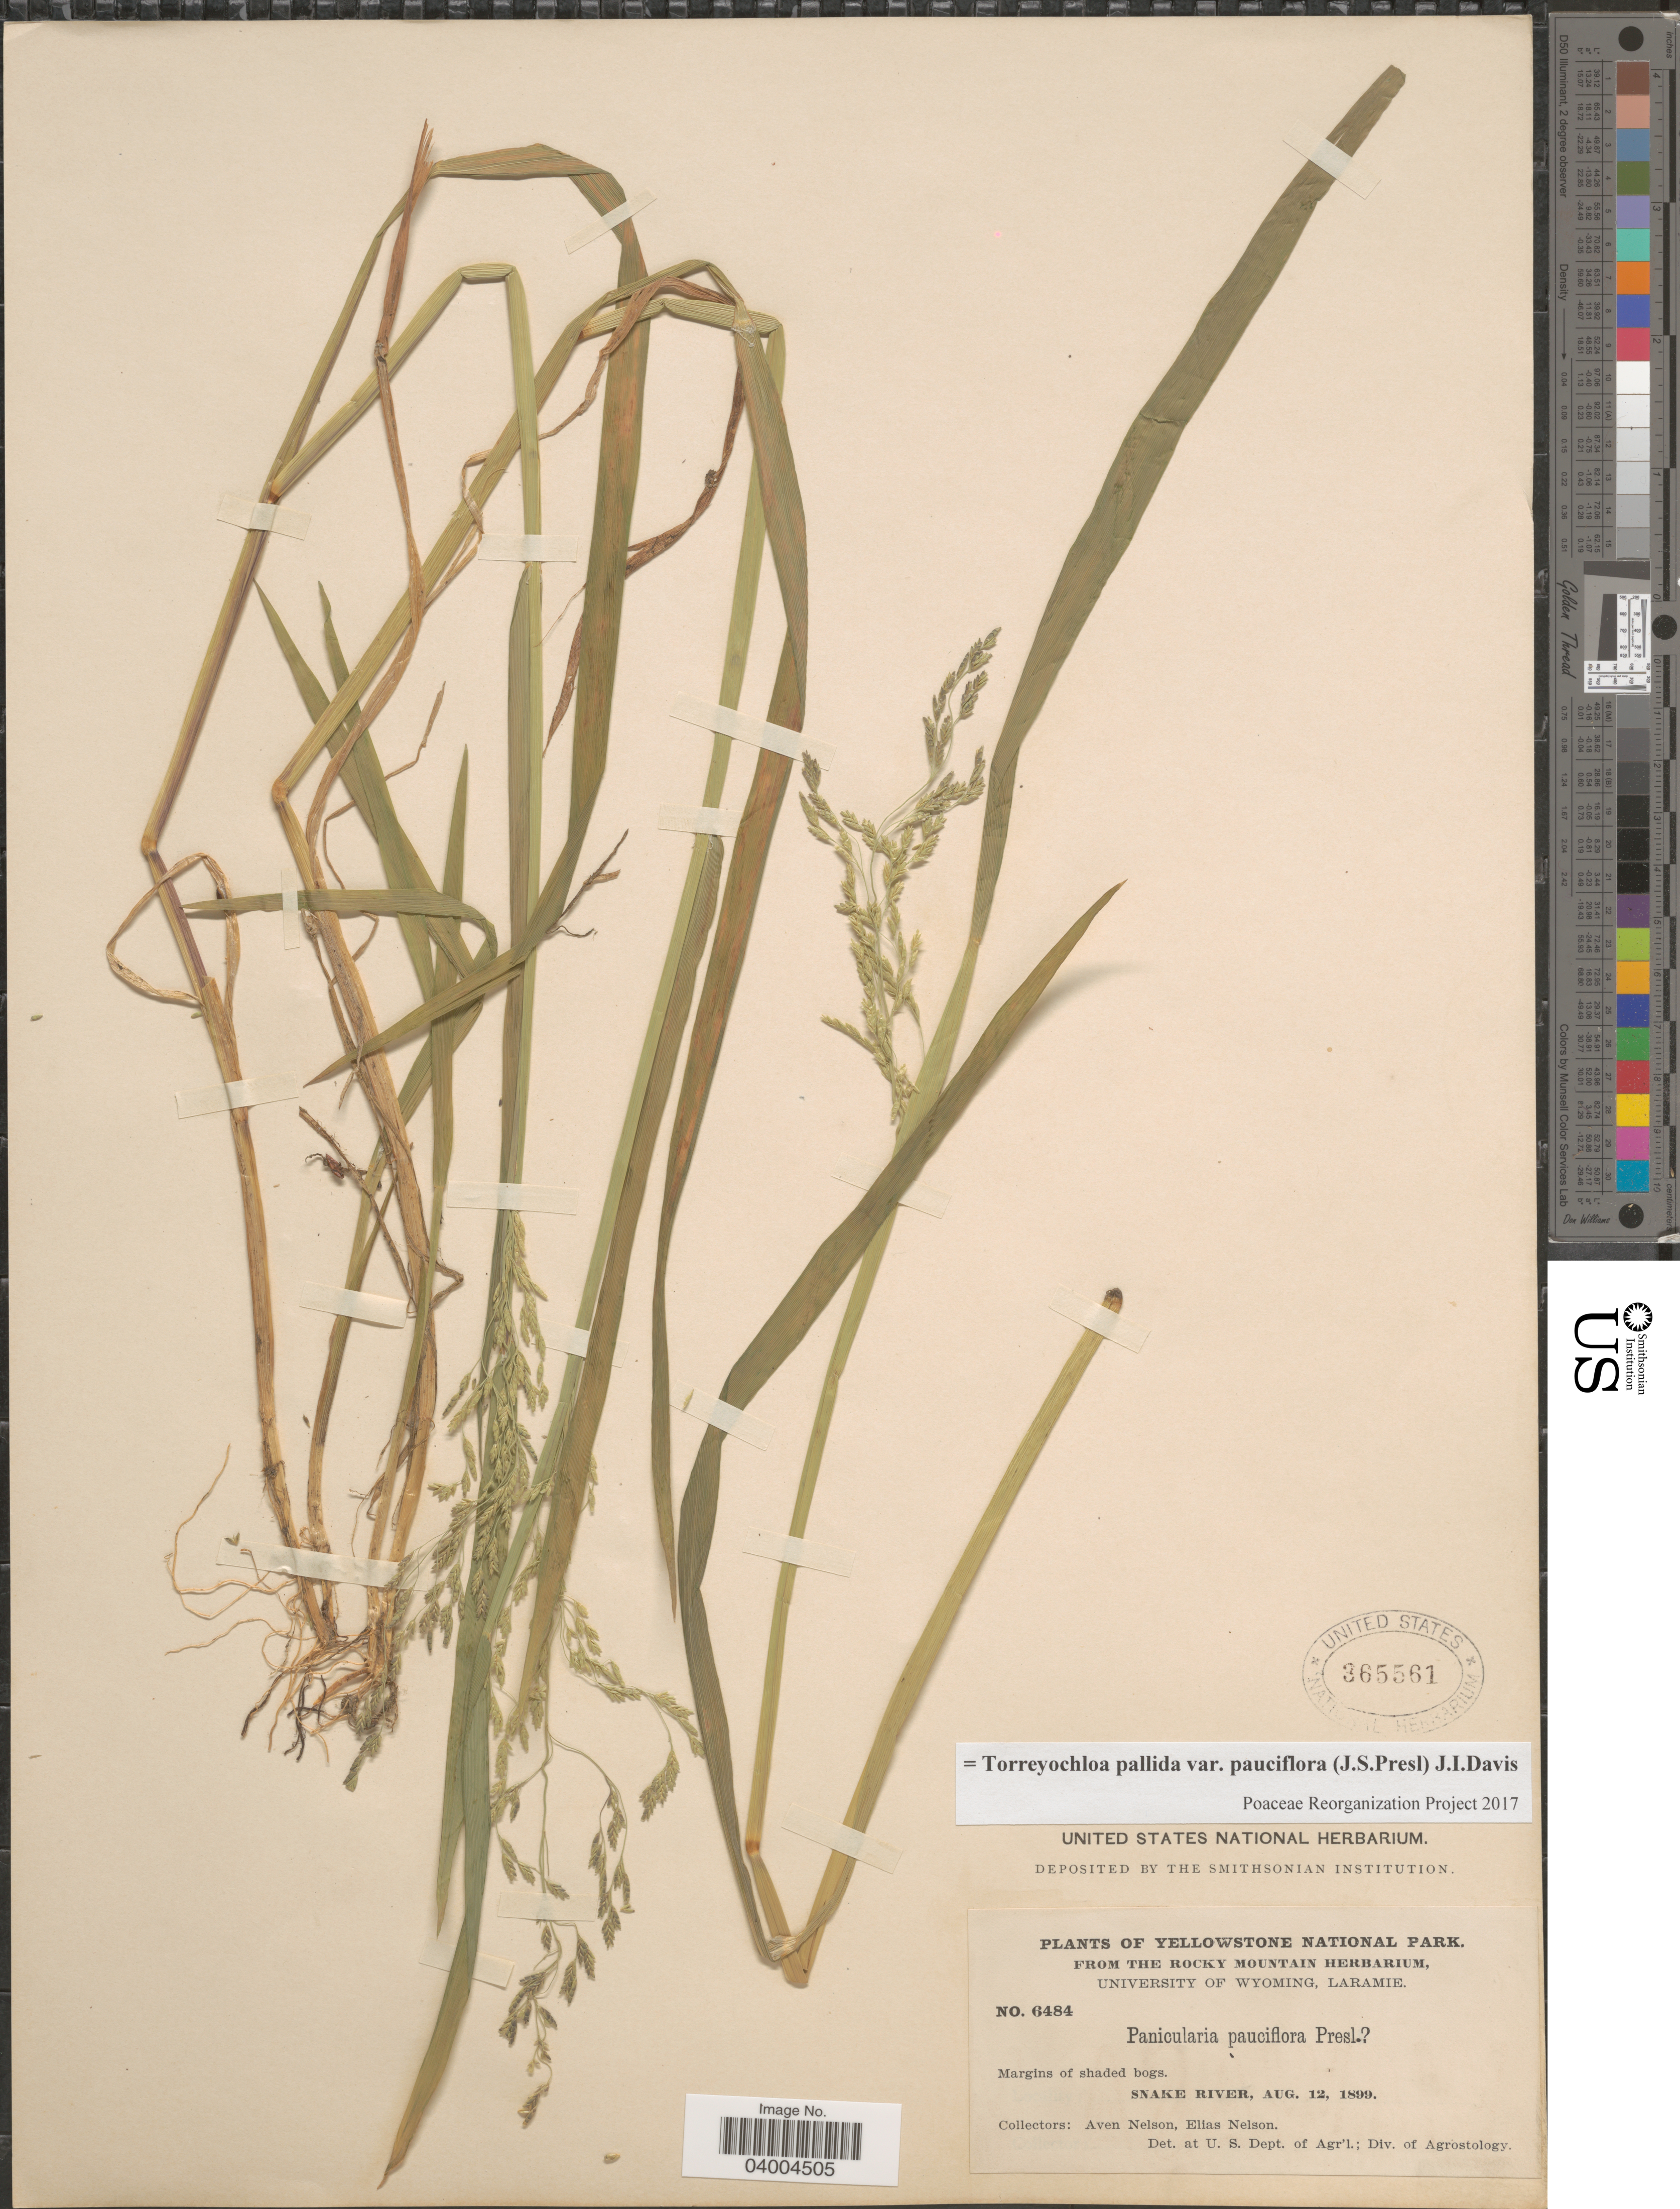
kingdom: Plantae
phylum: Tracheophyta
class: Liliopsida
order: Poales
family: Poaceae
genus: Torreyochloa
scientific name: Torreyochloa pallida var. pauciflora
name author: (J. Presl) J.I. Davis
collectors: A. Nelson & E. Nelson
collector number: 6484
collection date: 1899-08-12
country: United States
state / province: Wyoming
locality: Yellowstone National Park. Margins of shaded bogs. Snake River.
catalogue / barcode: US 365561